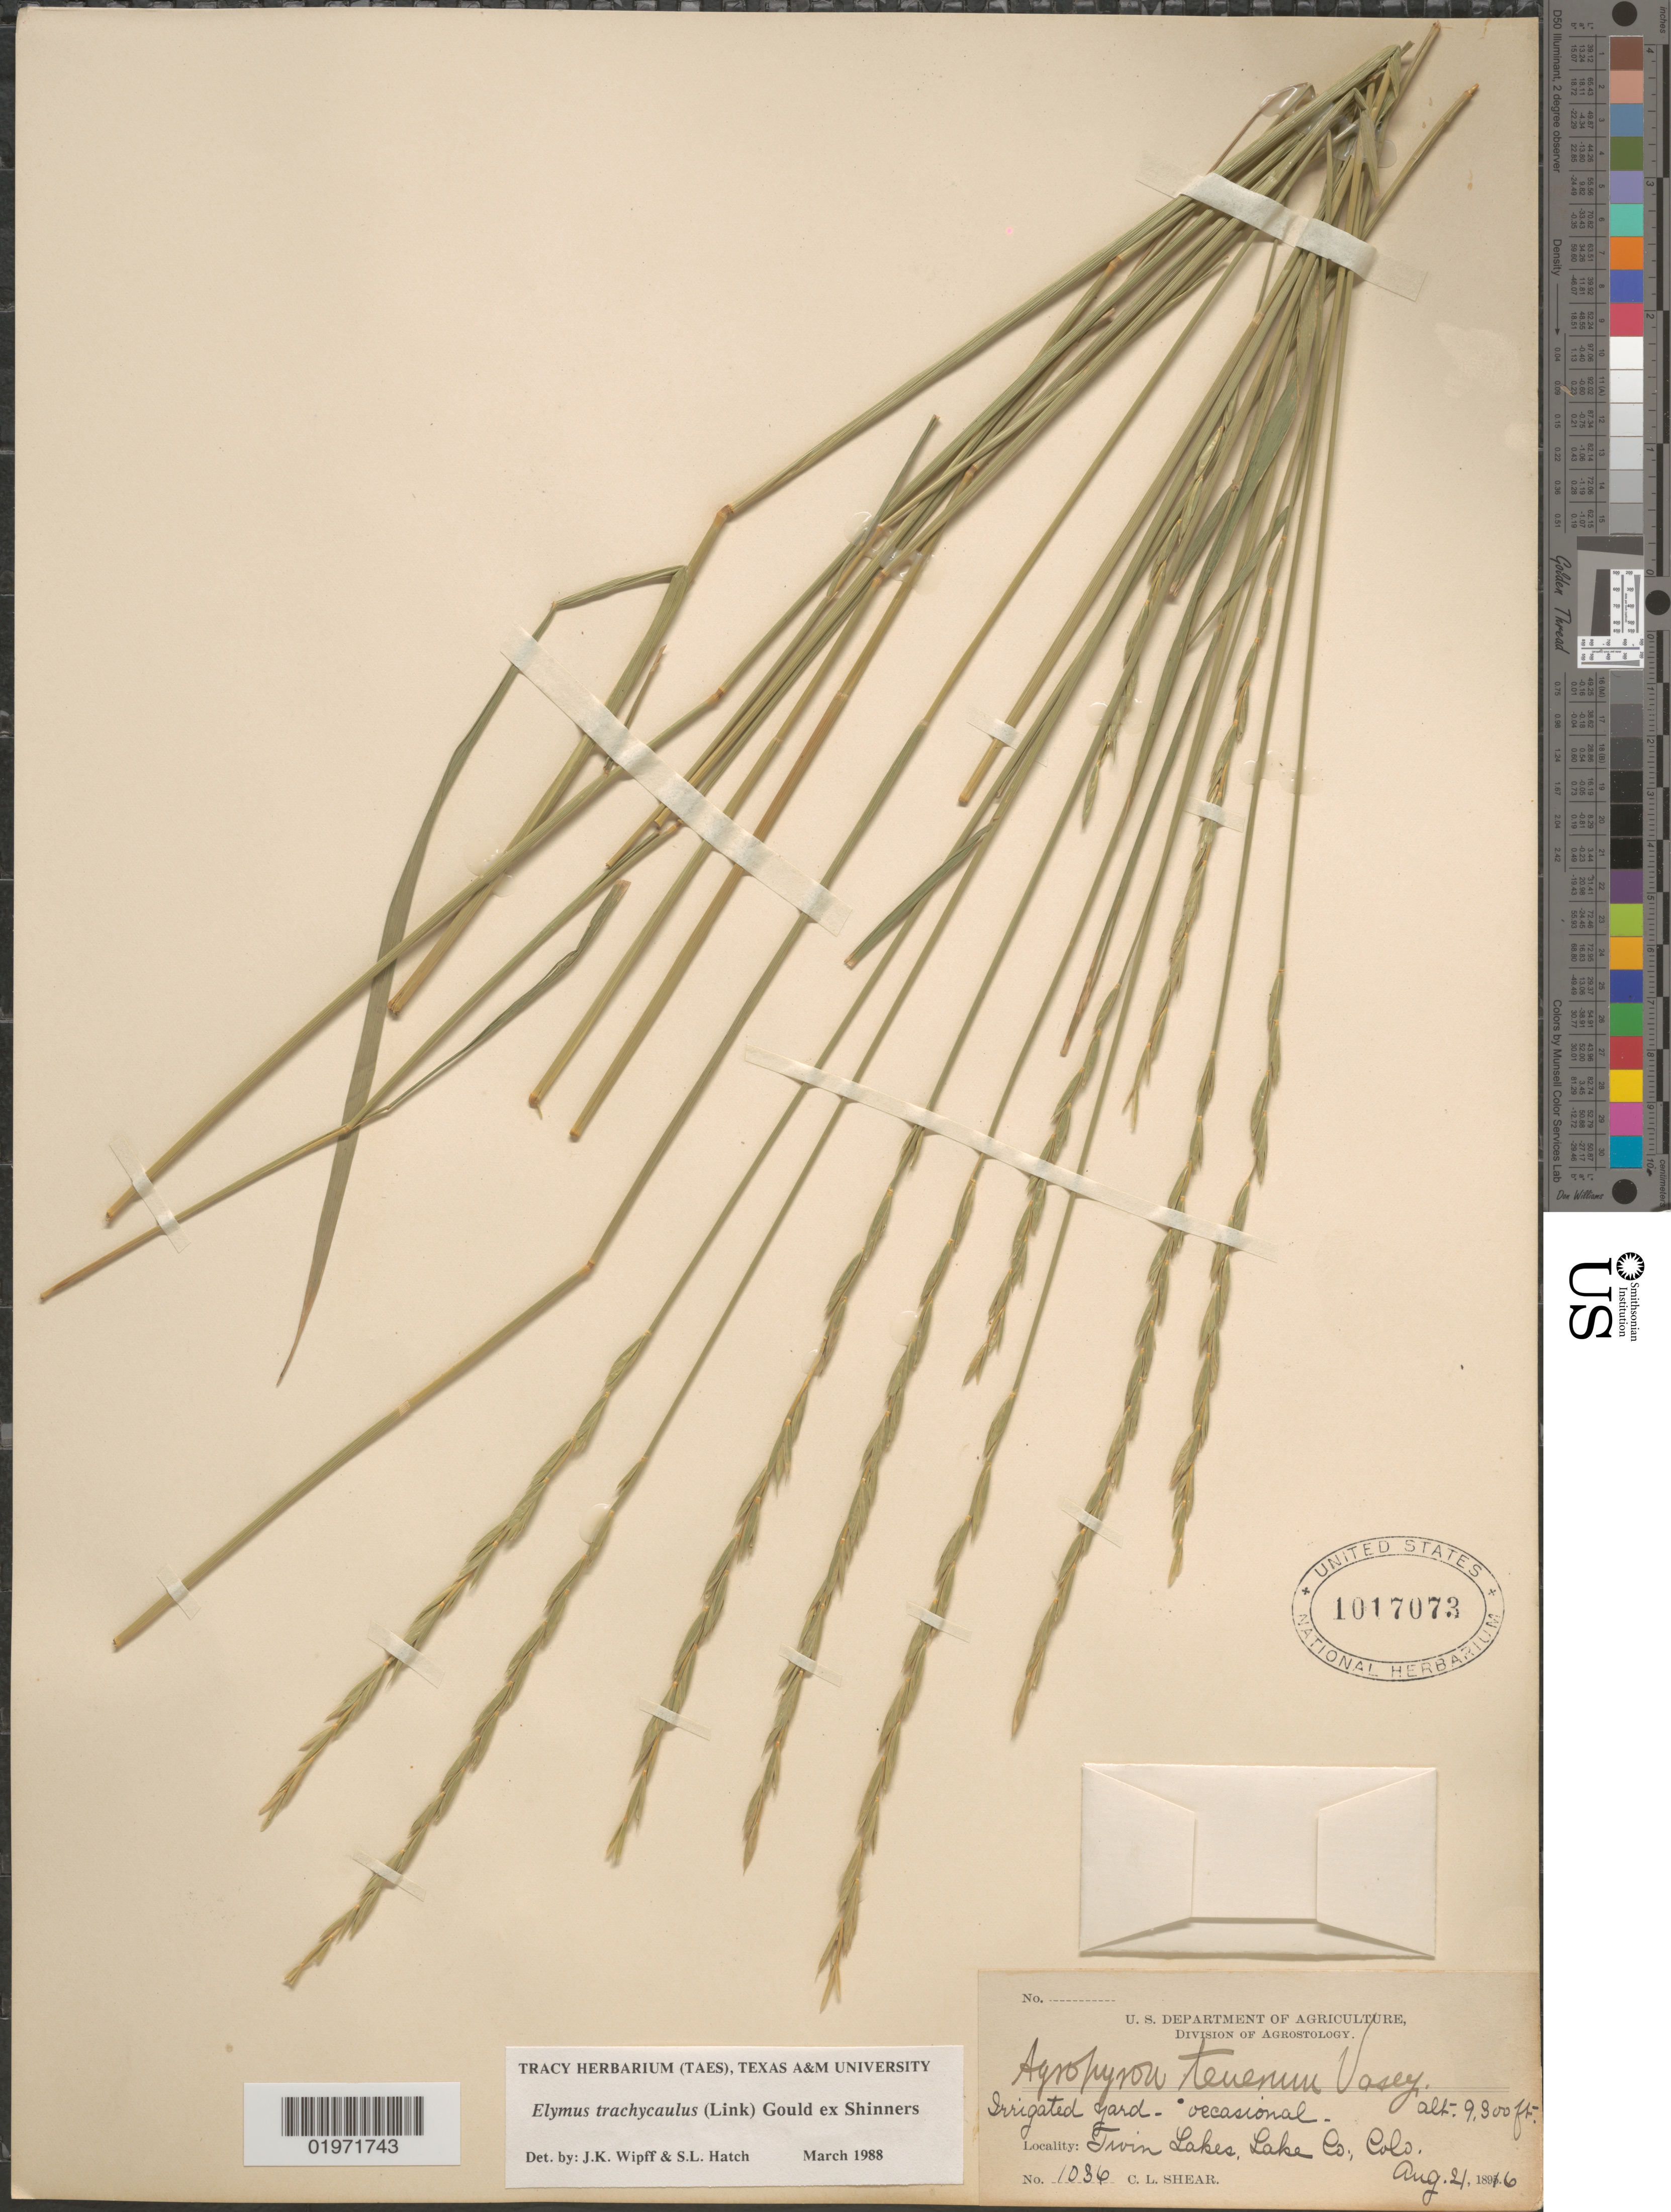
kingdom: Plantae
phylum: Tracheophyta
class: Liliopsida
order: Poales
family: Poaceae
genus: Elymus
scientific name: Elymus trachycaulus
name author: (Link) Gould ex Shinners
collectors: C. L. Shear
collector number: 1036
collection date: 1896-08-21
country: United States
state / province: Colorado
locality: Irrigated yard, Twin Lakes, Lake Co.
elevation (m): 2835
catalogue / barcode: US 1017073